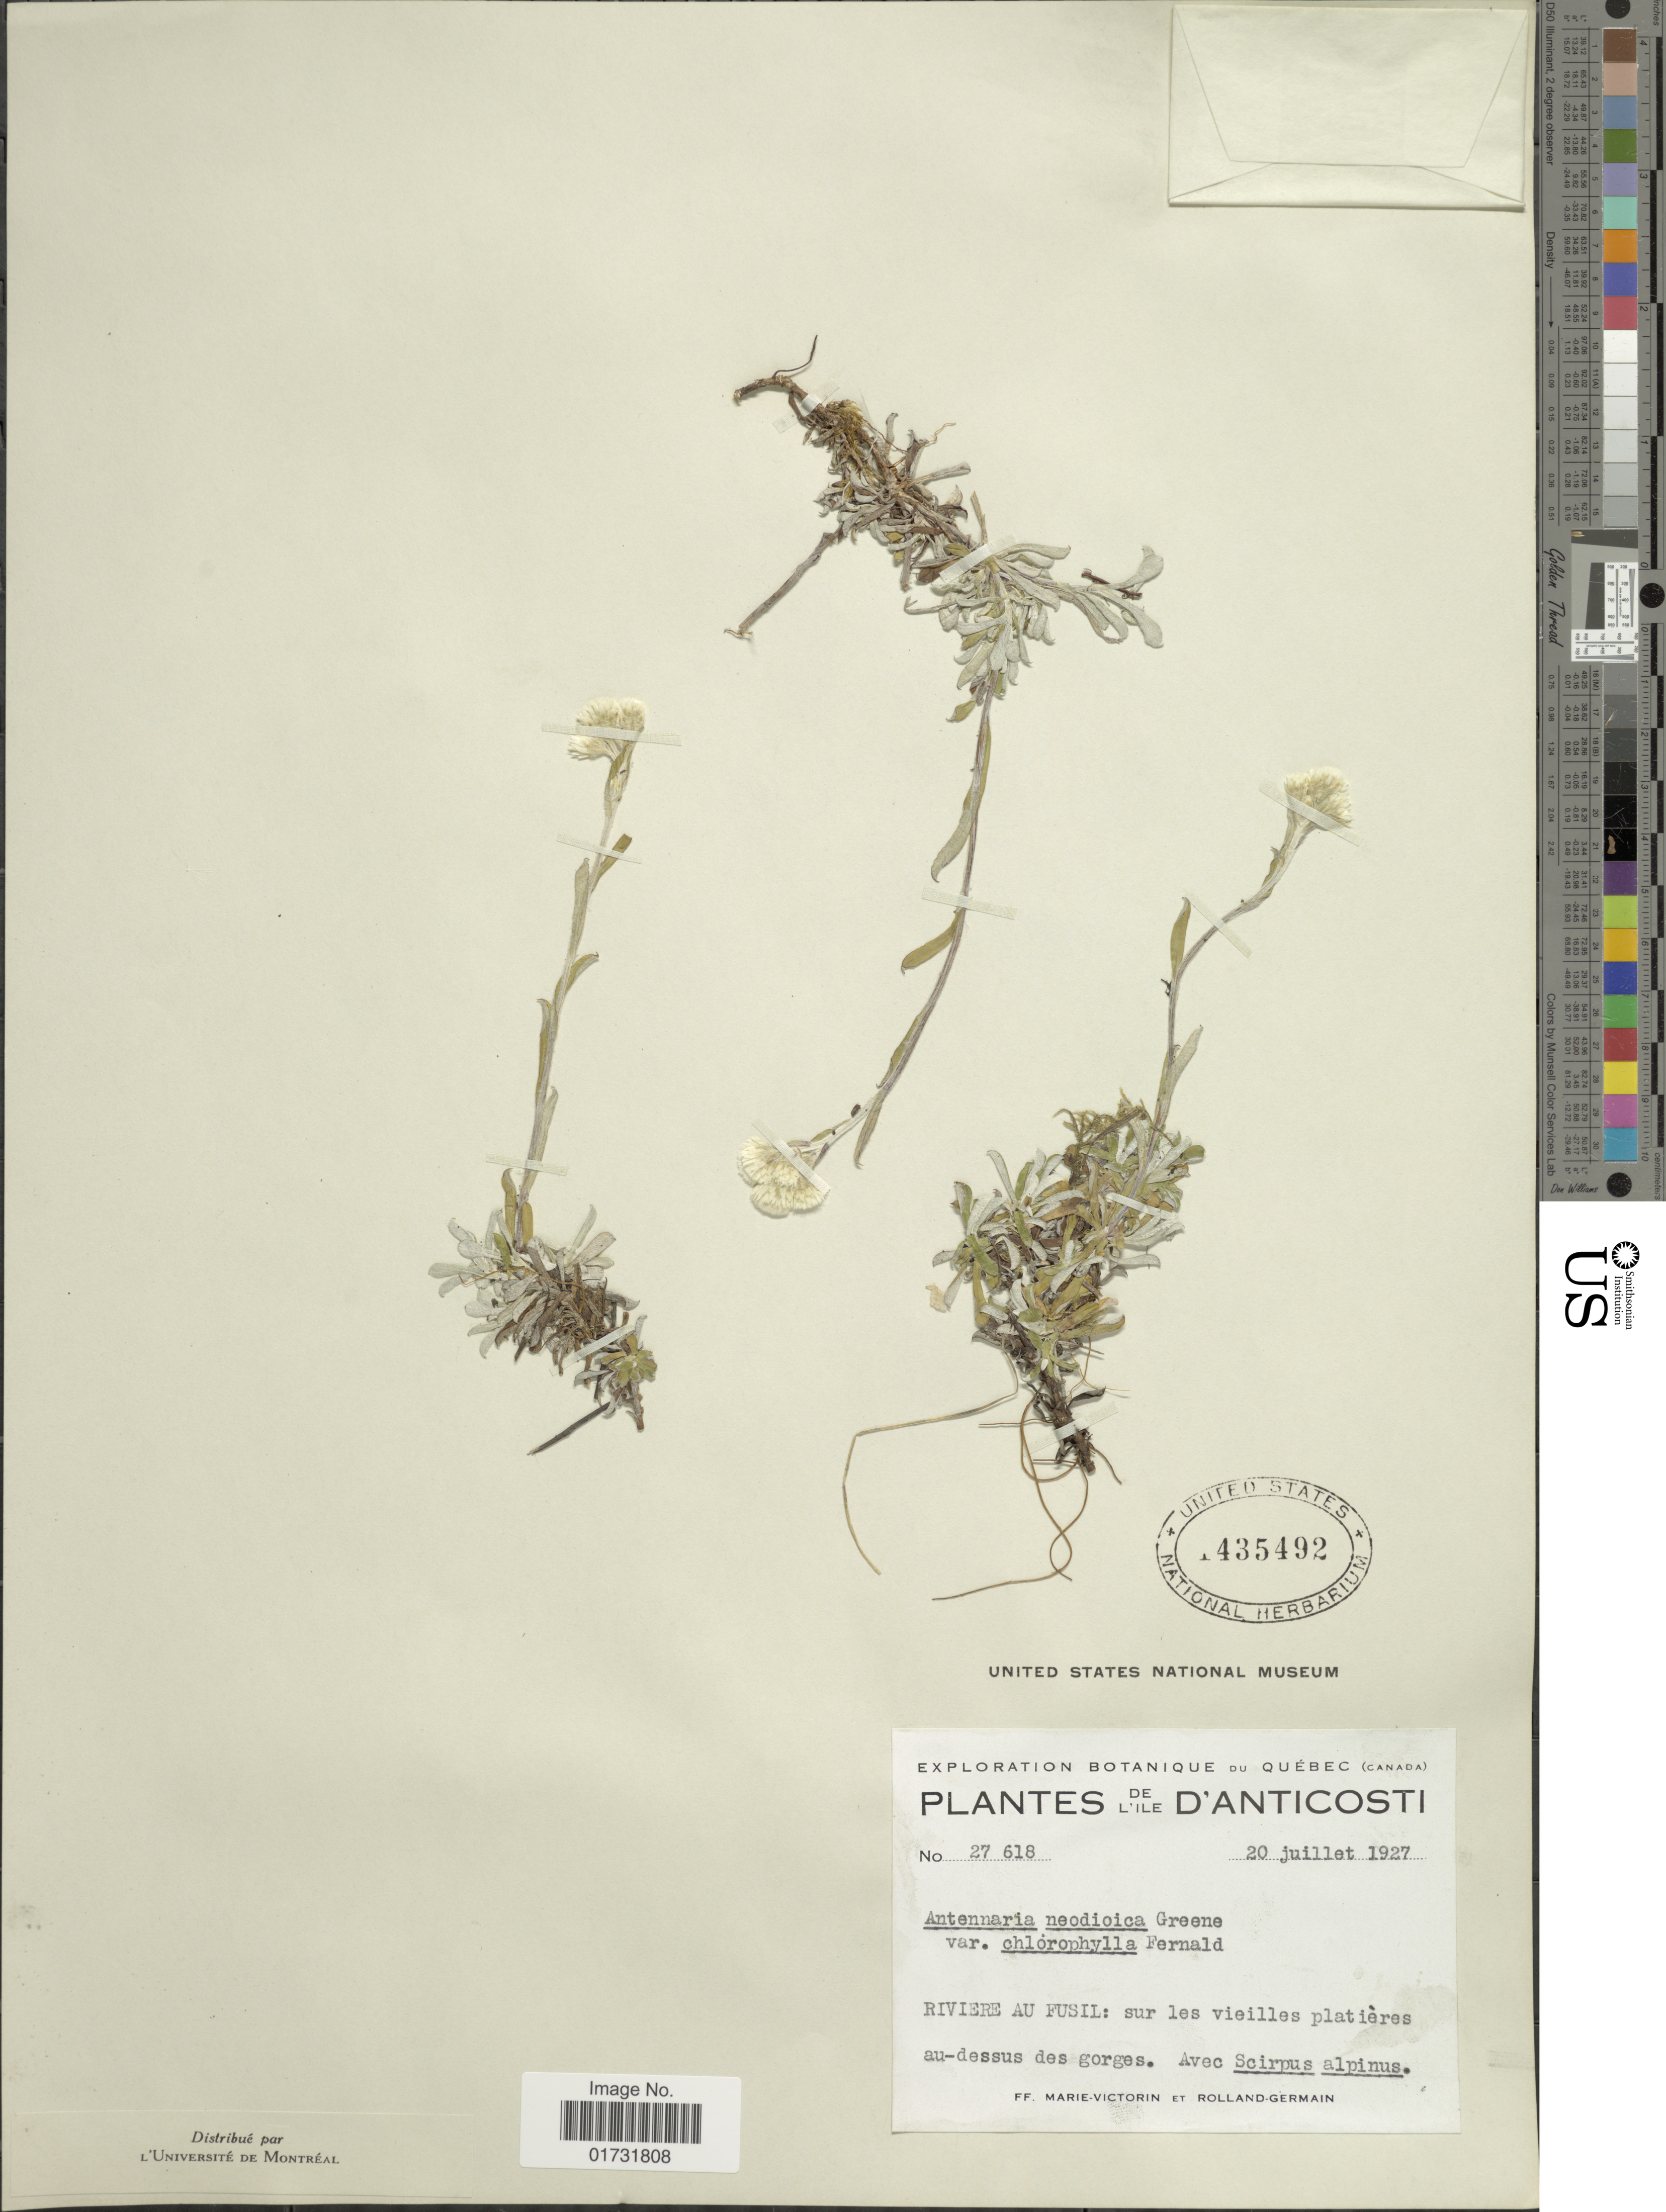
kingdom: Plantae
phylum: Tracheophyta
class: Magnoliopsida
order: Asterales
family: Asteraceae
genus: Antennaria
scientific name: Antennaria neodioica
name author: Greene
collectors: F. Marie-Victorin & Rolland-Germain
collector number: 27618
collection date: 1927-07-20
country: Canada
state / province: Quebec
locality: L'ile D'Anticosti. Riviere au Fusil